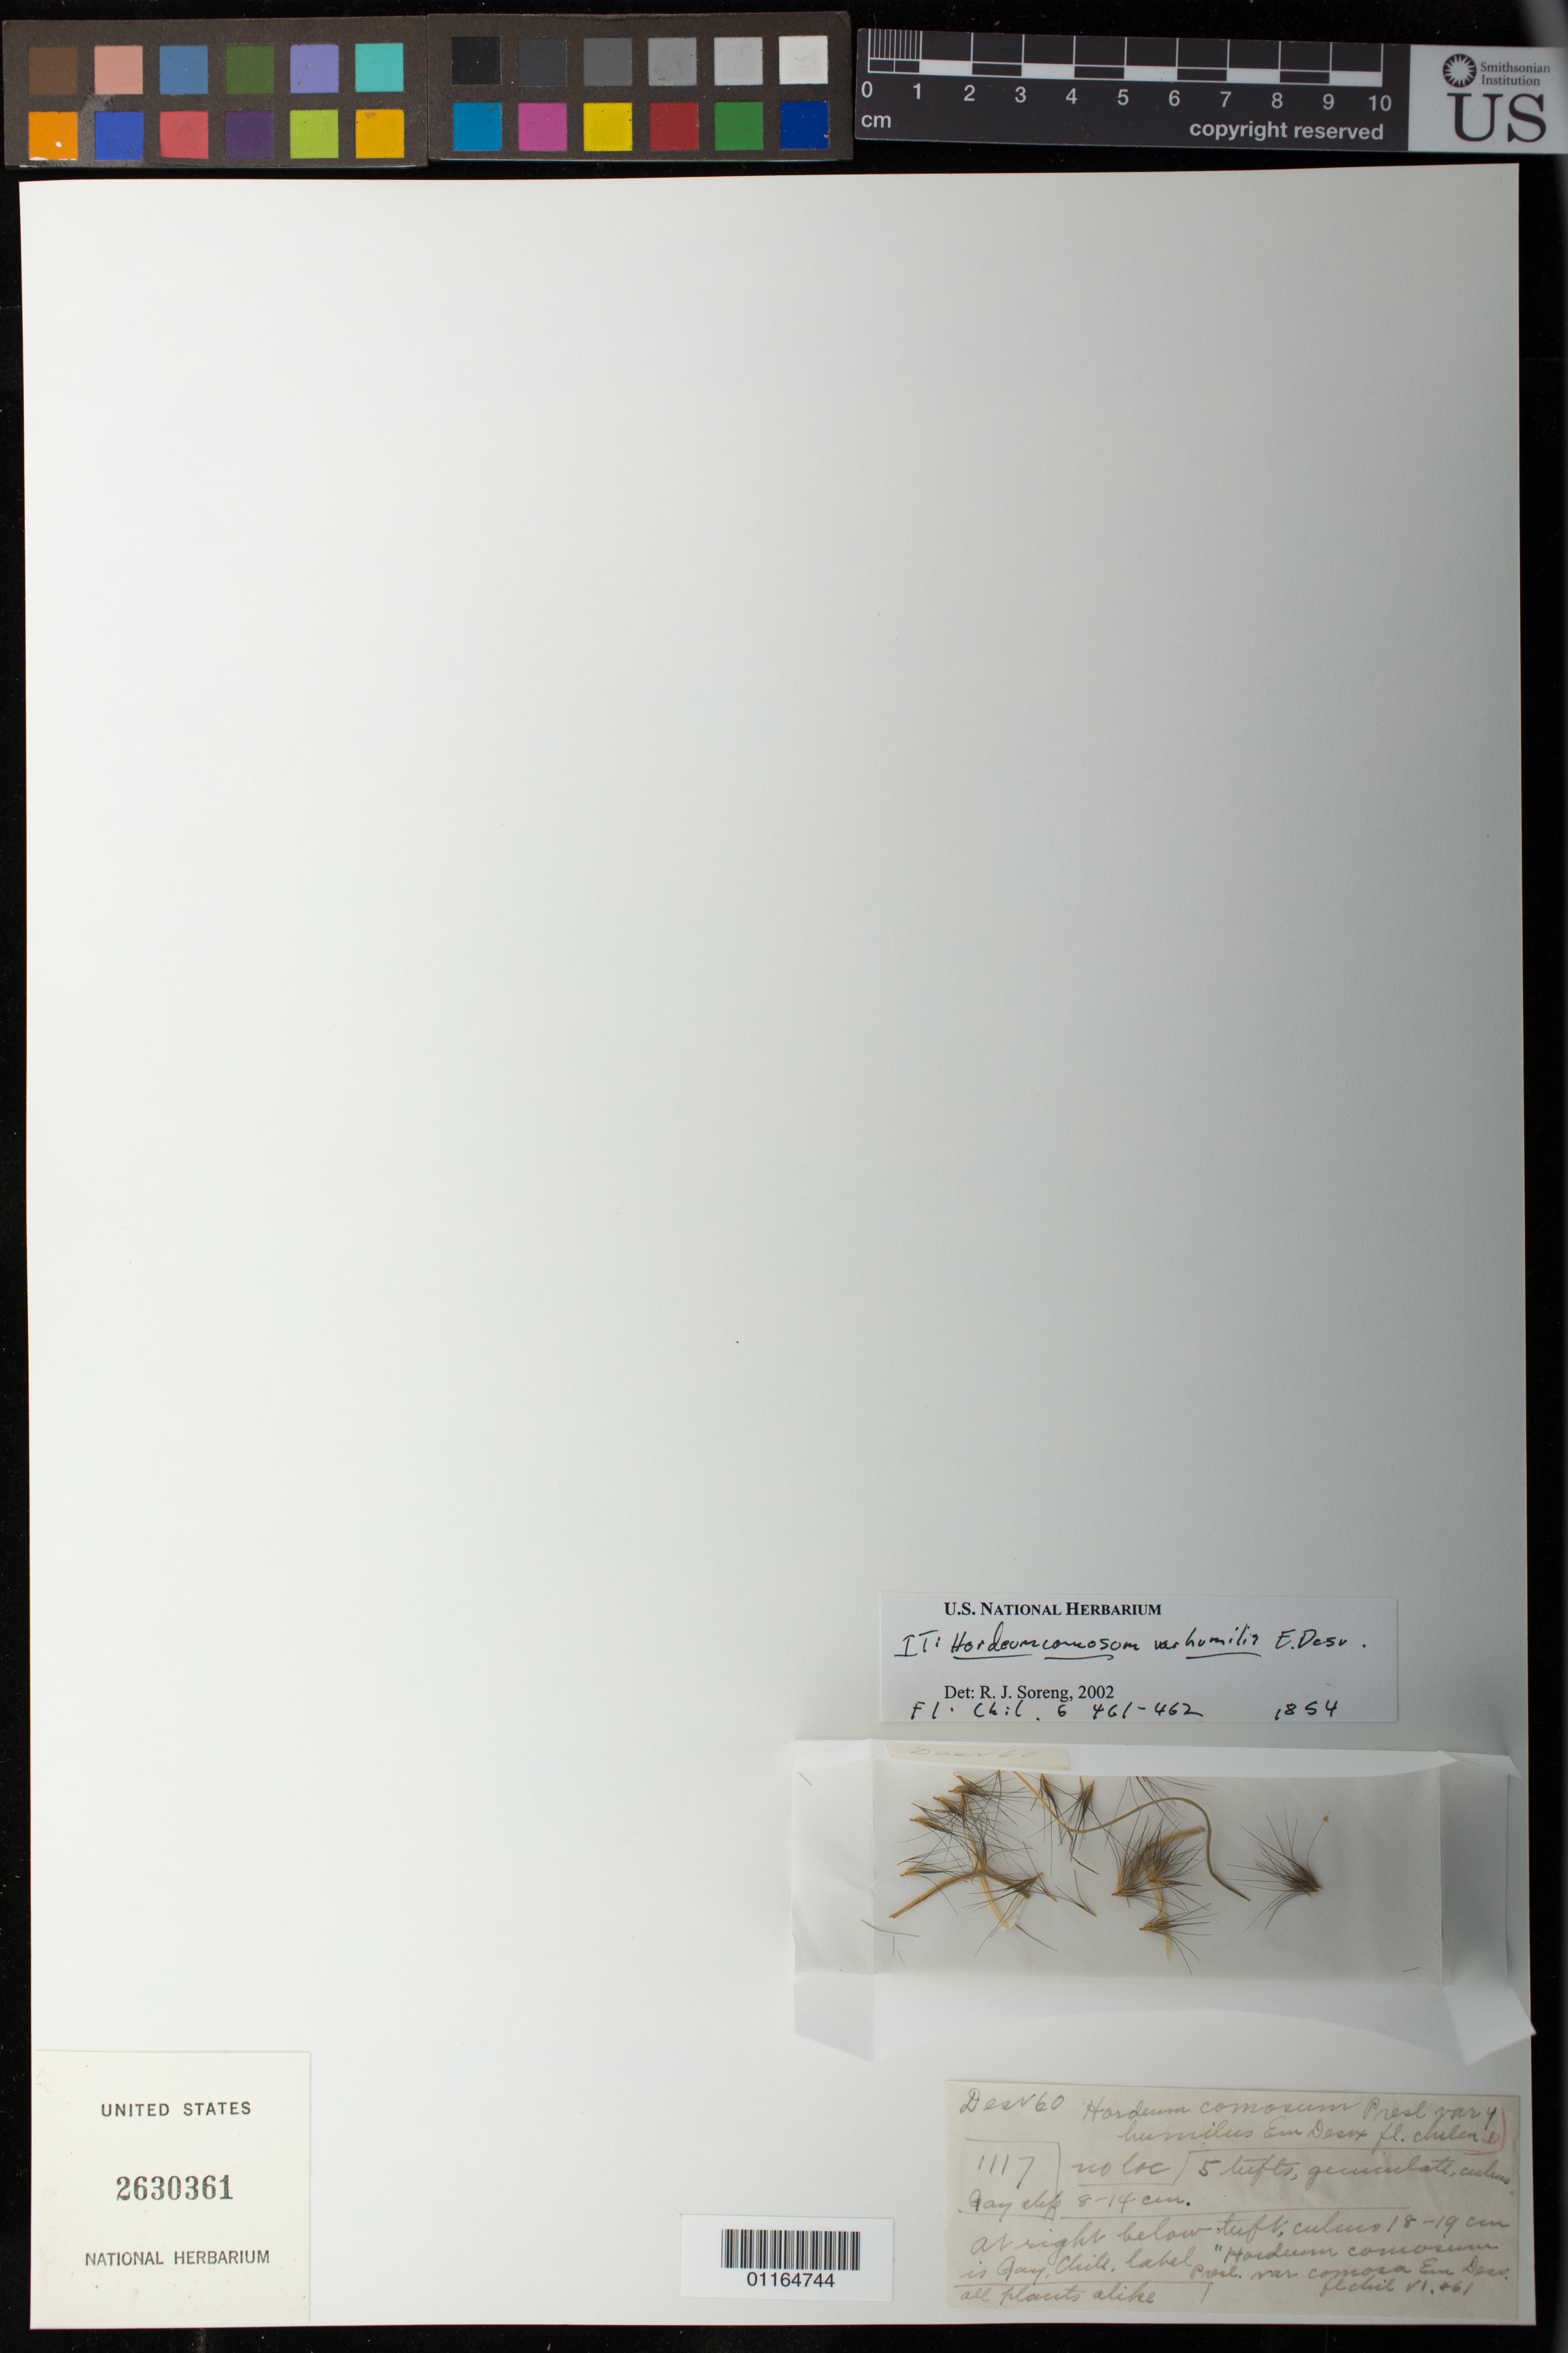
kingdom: Plantae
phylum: Tracheophyta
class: Liliopsida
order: Poales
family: Poaceae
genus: Hordeum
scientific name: Hordeum comosum var. humile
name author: É. Desv.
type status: Type Collection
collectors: C. Gay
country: Chile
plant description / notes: Fragmentary material of type specimen ex herb. unknown (herb. Desv.?)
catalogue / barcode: US 2630361